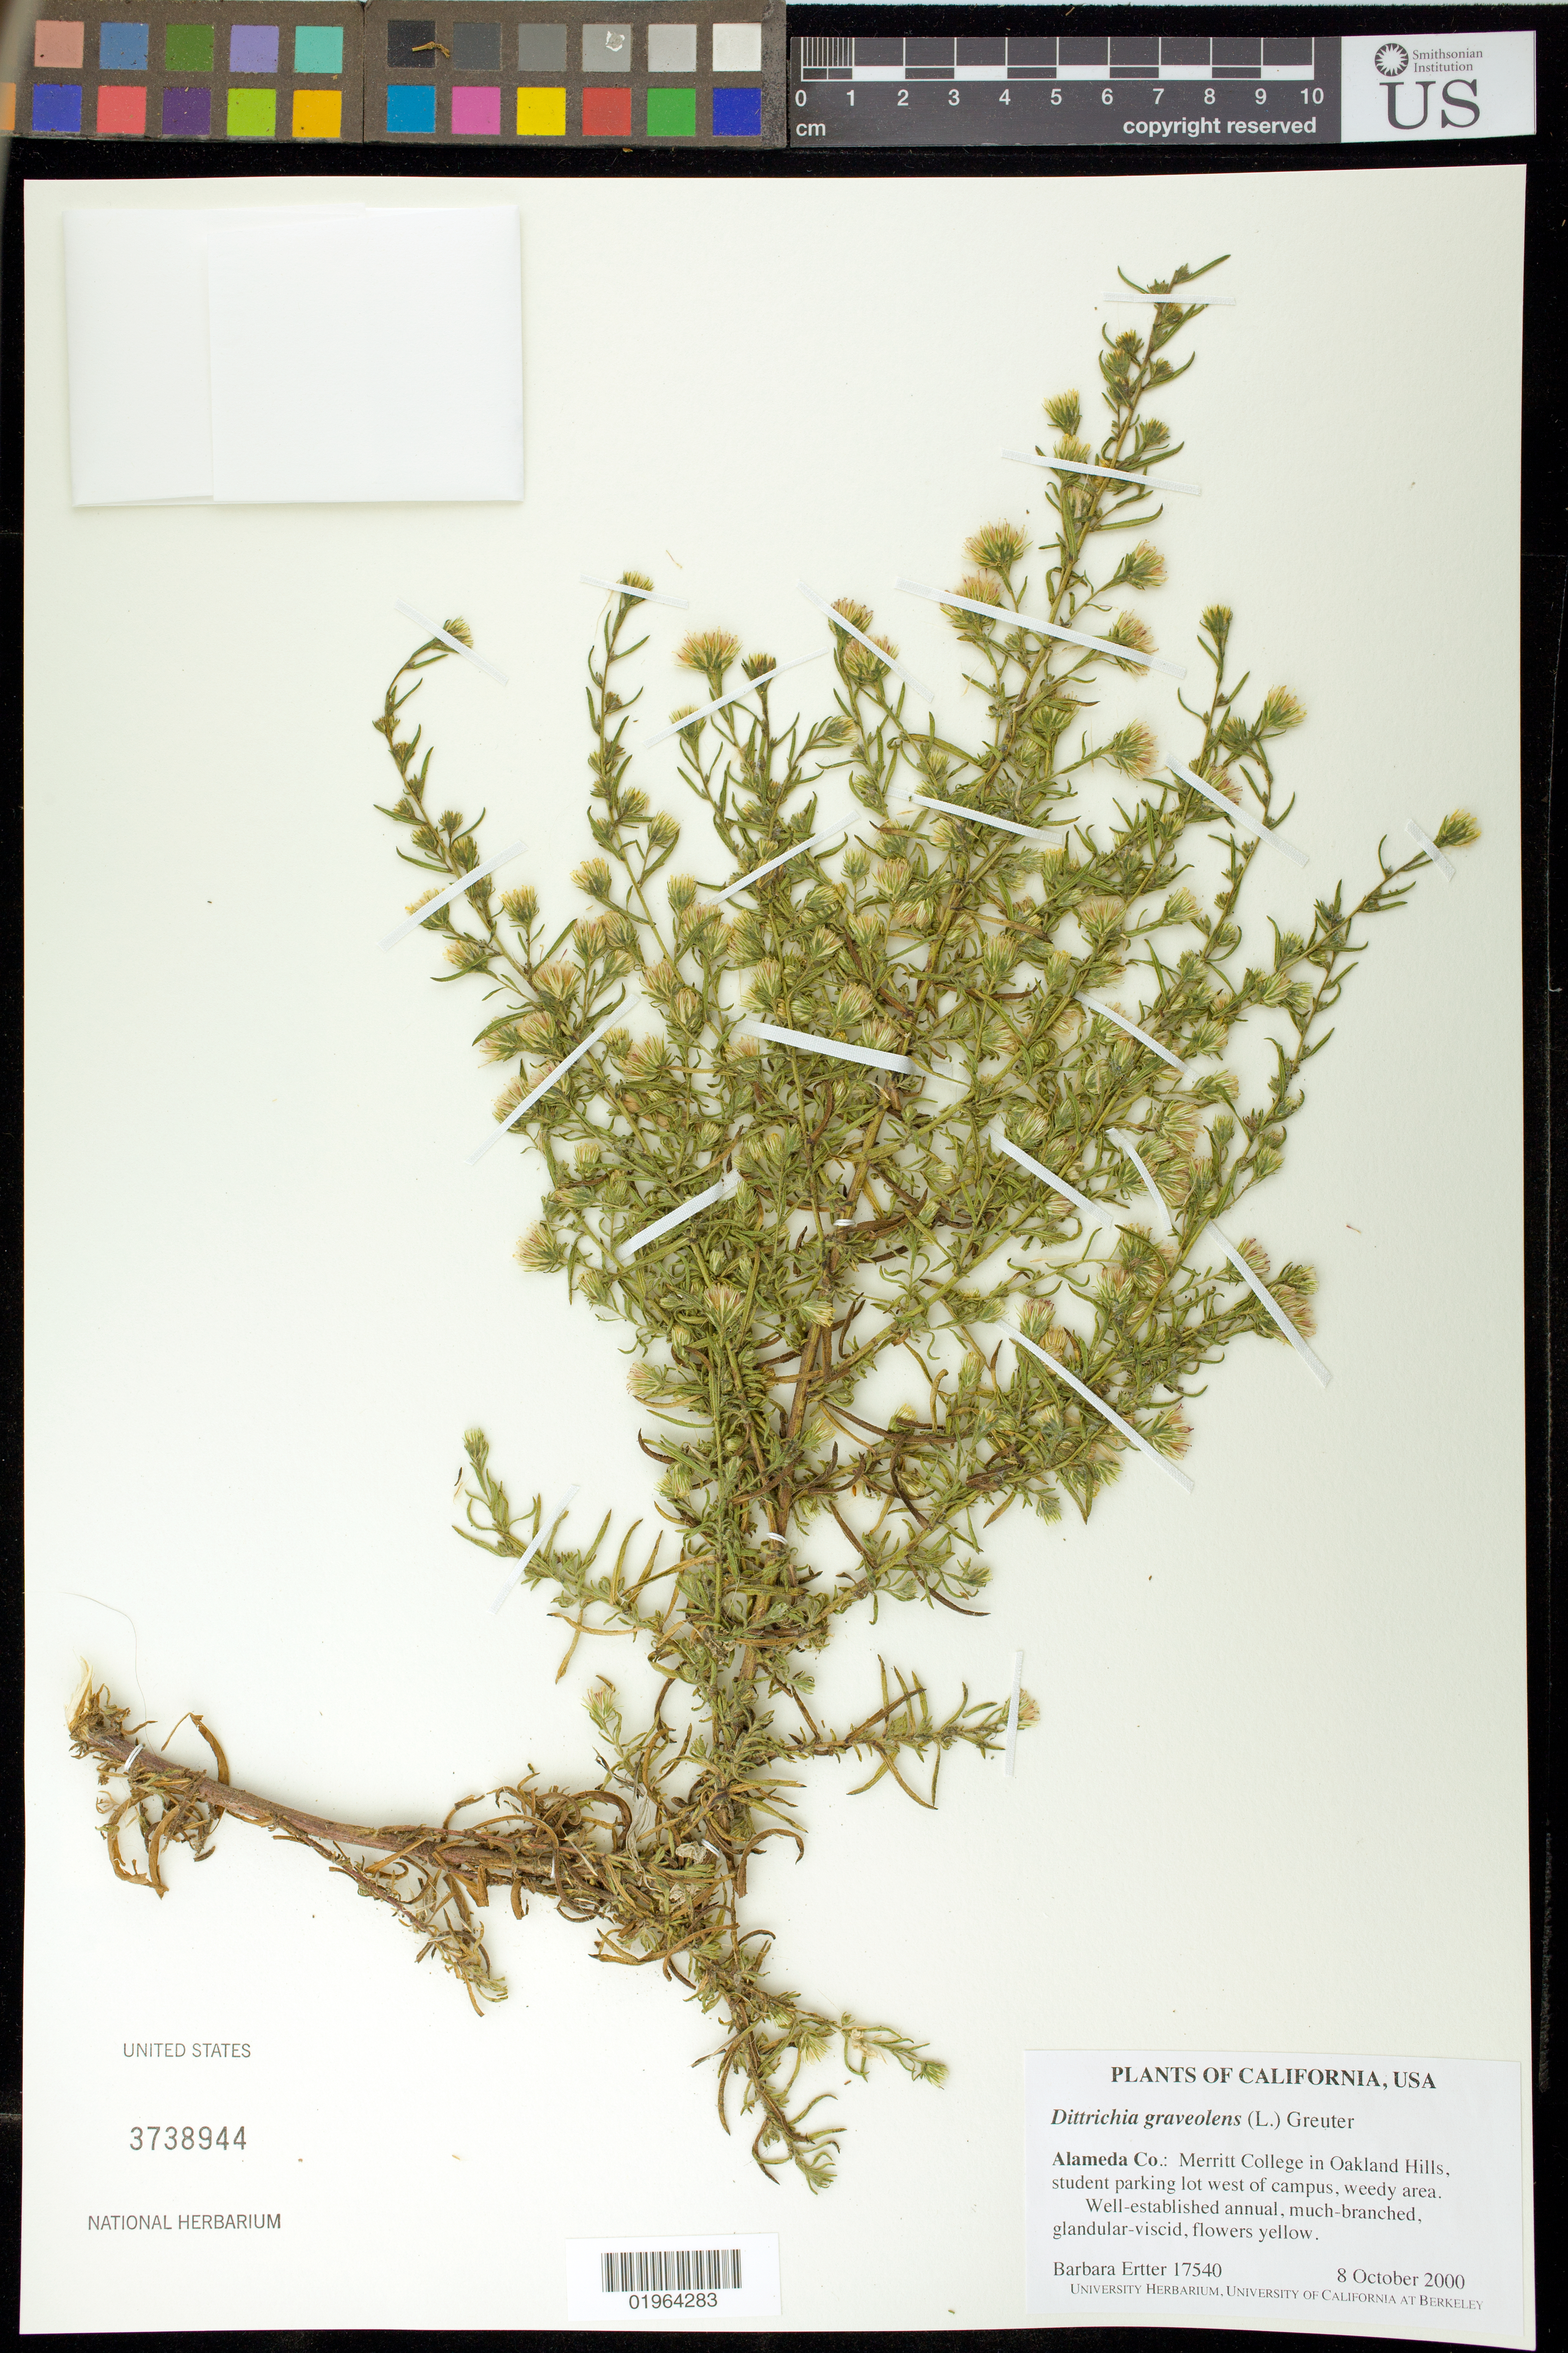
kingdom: Plantae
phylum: Tracheophyta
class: Magnoliopsida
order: Asterales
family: Asteraceae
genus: Dittrichia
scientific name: Dittrichia graveolens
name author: (L.) Greuter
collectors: B. Ertter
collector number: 17540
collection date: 2000-10-08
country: United States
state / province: California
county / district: Alameda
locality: Merritt College on Oakland Hills, student parking lot west of campus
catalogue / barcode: US 3738944